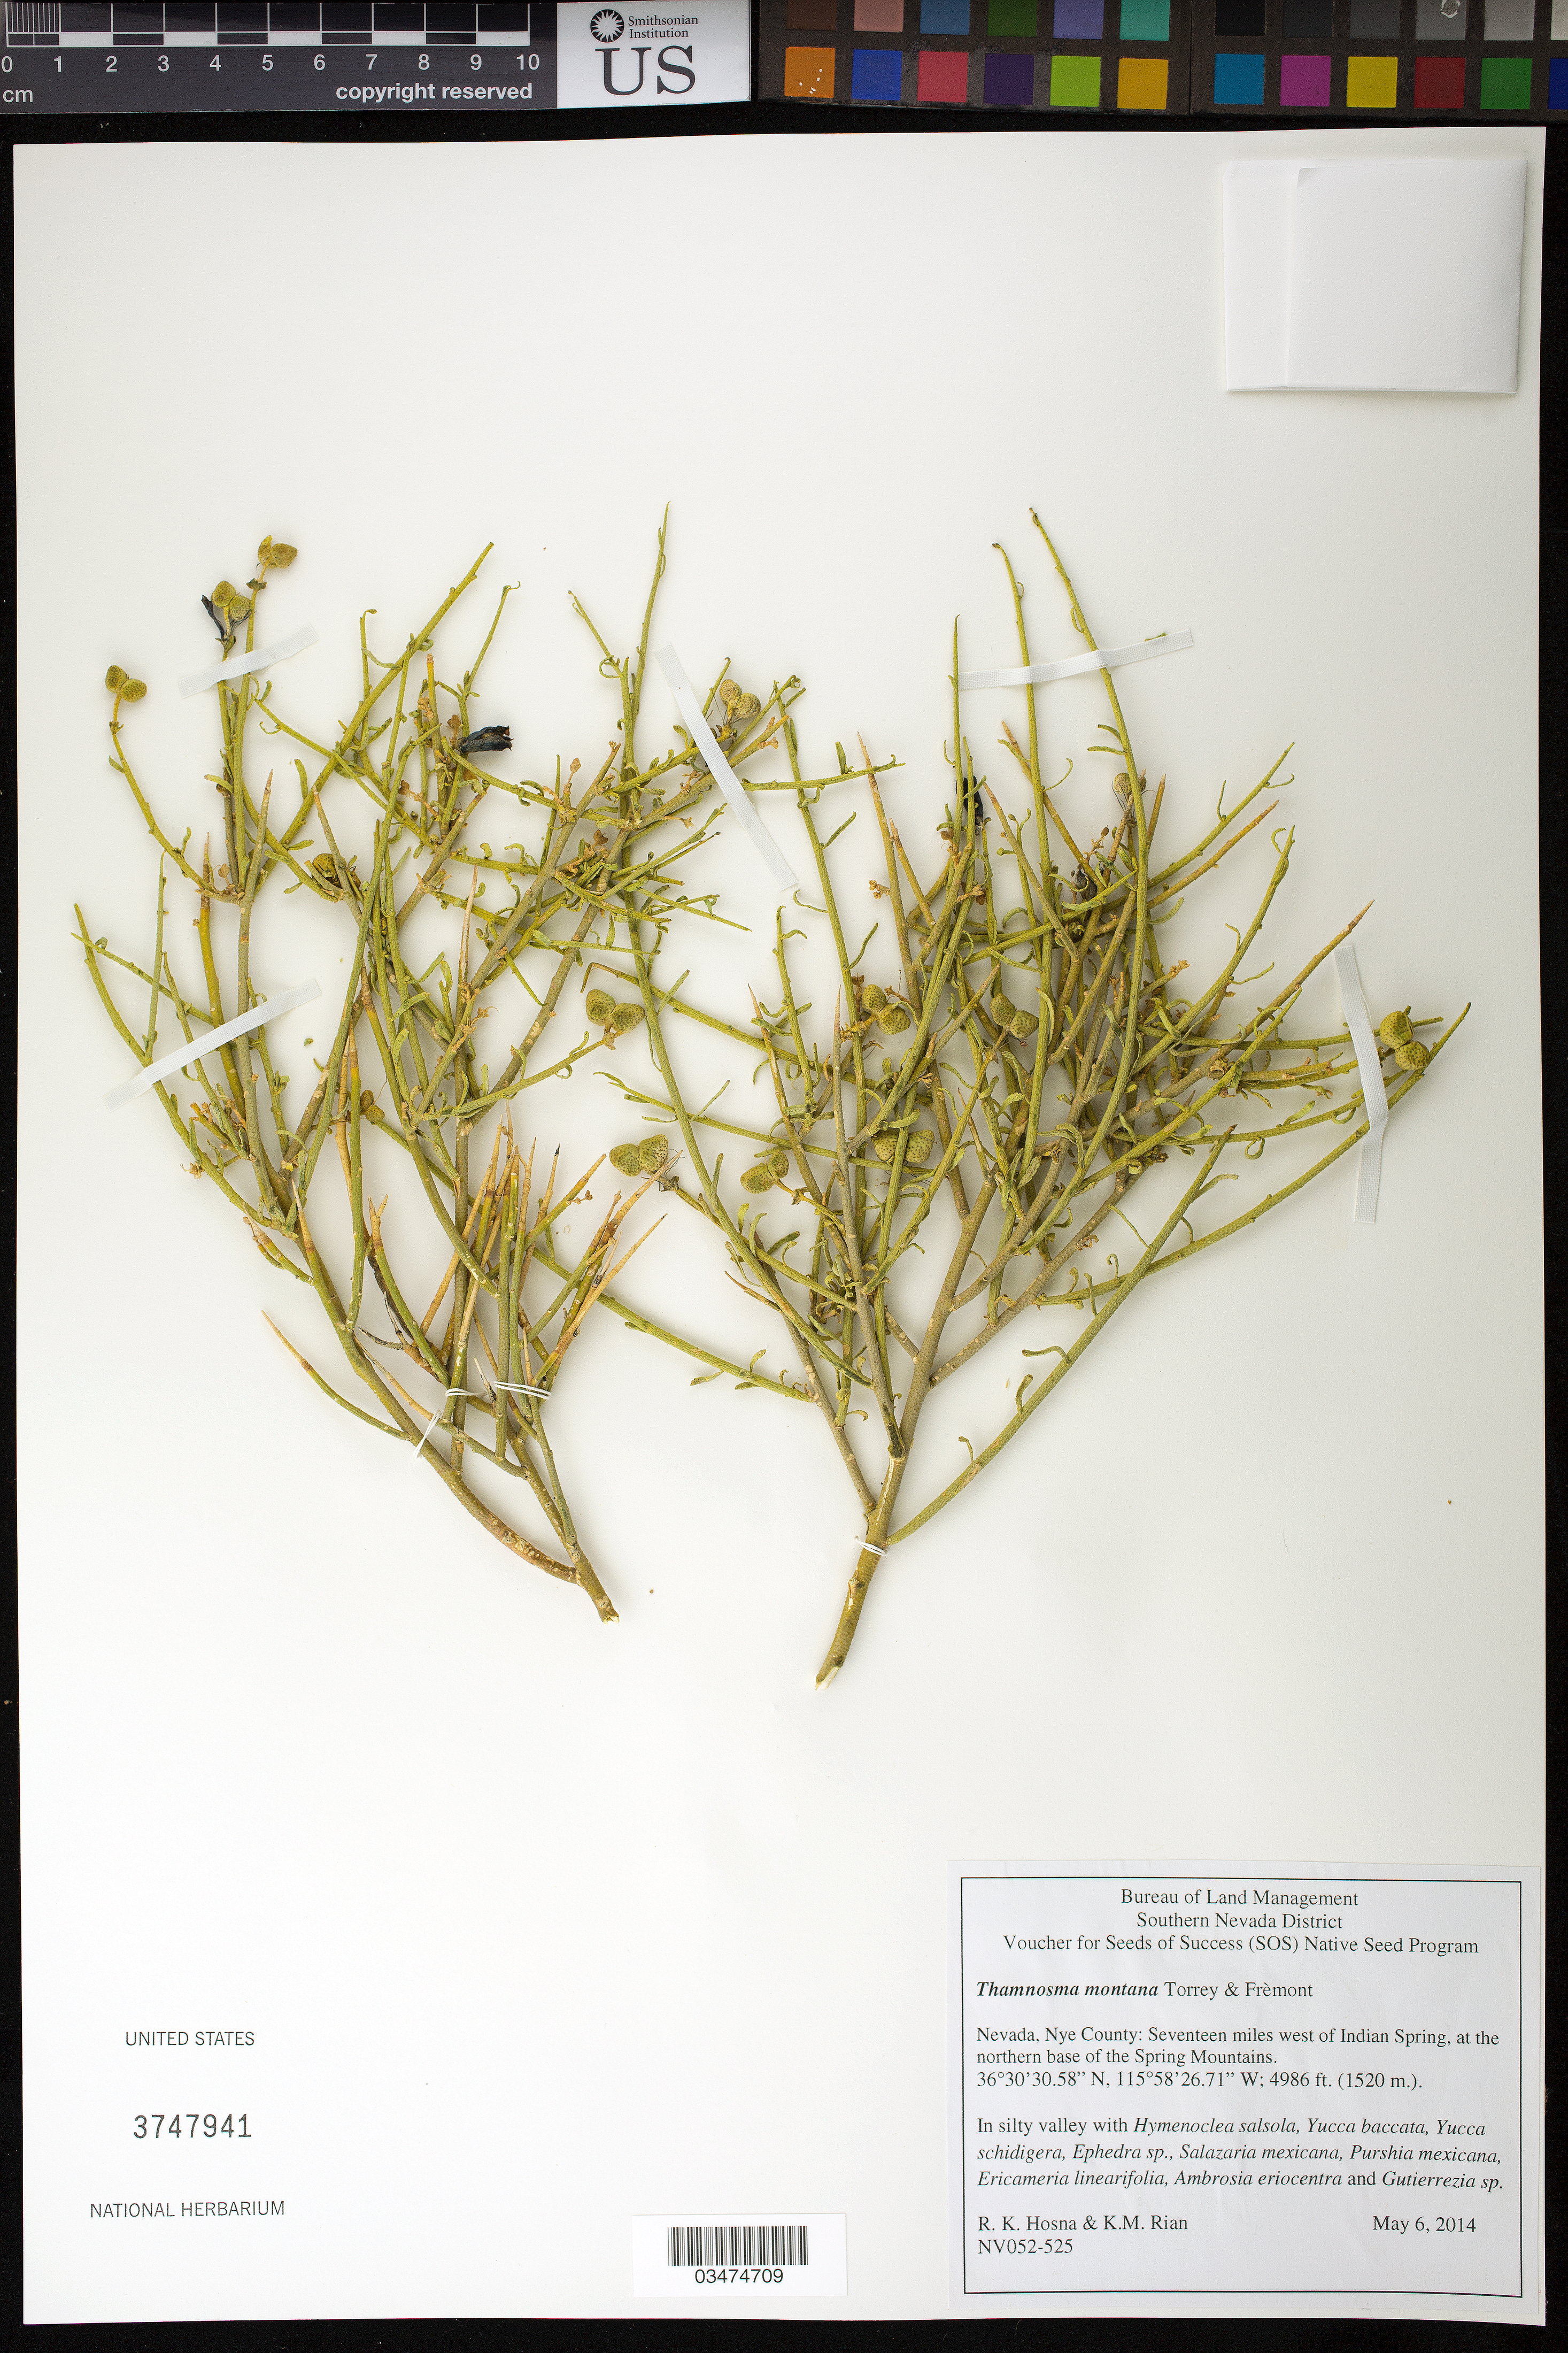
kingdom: Plantae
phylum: Tracheophyta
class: Magnoliopsida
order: Sapindales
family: Rutaceae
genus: Thamnosma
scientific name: Thamnosma montana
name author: Torr. & Frém.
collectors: R. Hosna & K. Rian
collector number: NV052-525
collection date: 2014-05-06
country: United States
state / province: Nevada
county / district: Nye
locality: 17 mi. W of Indian Spring, at the northern base of the Spring Mts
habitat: In silty valley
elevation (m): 1520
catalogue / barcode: US 3747941